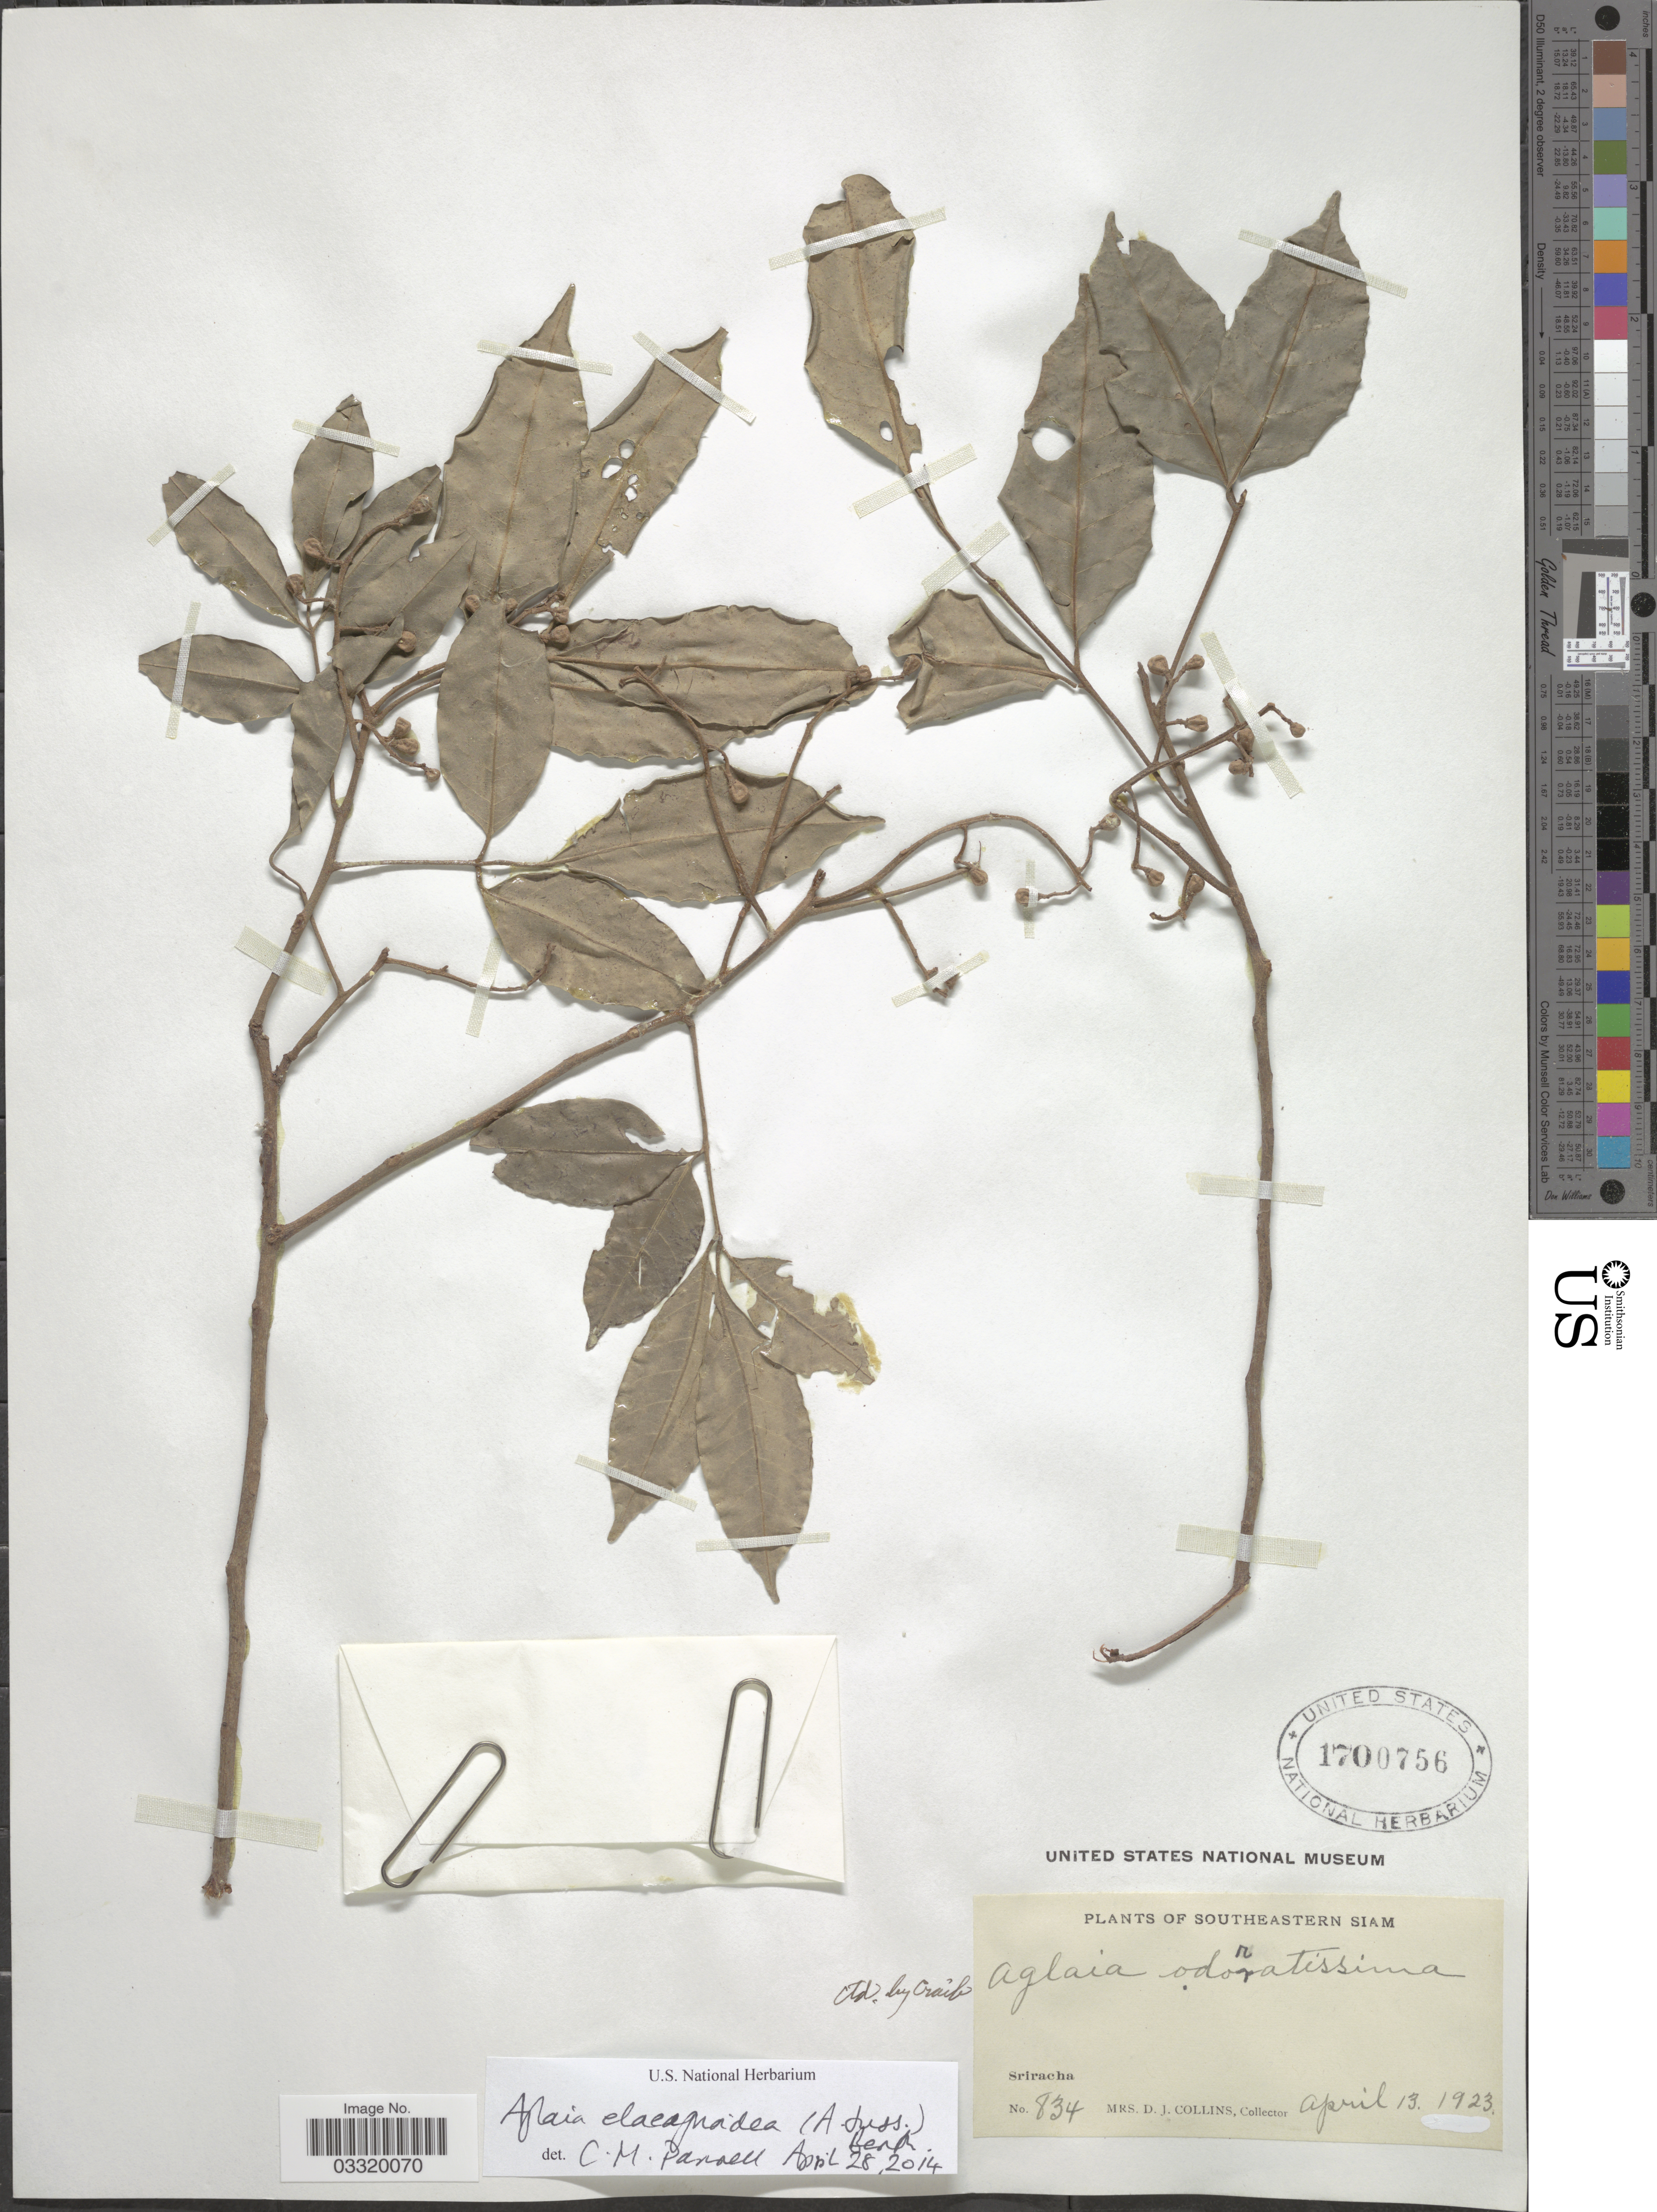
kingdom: Plantae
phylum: Tracheophyta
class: Magnoliopsida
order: Sapindales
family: Meliaceae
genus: Aglaia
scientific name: Aglaia elaeagnoidea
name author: (A. Juss.) Benth.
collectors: Mrs. D. J. Collins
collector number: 834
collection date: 1923-04-13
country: Thailand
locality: Southeastern Siam. Sriracha.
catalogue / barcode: US 1700756